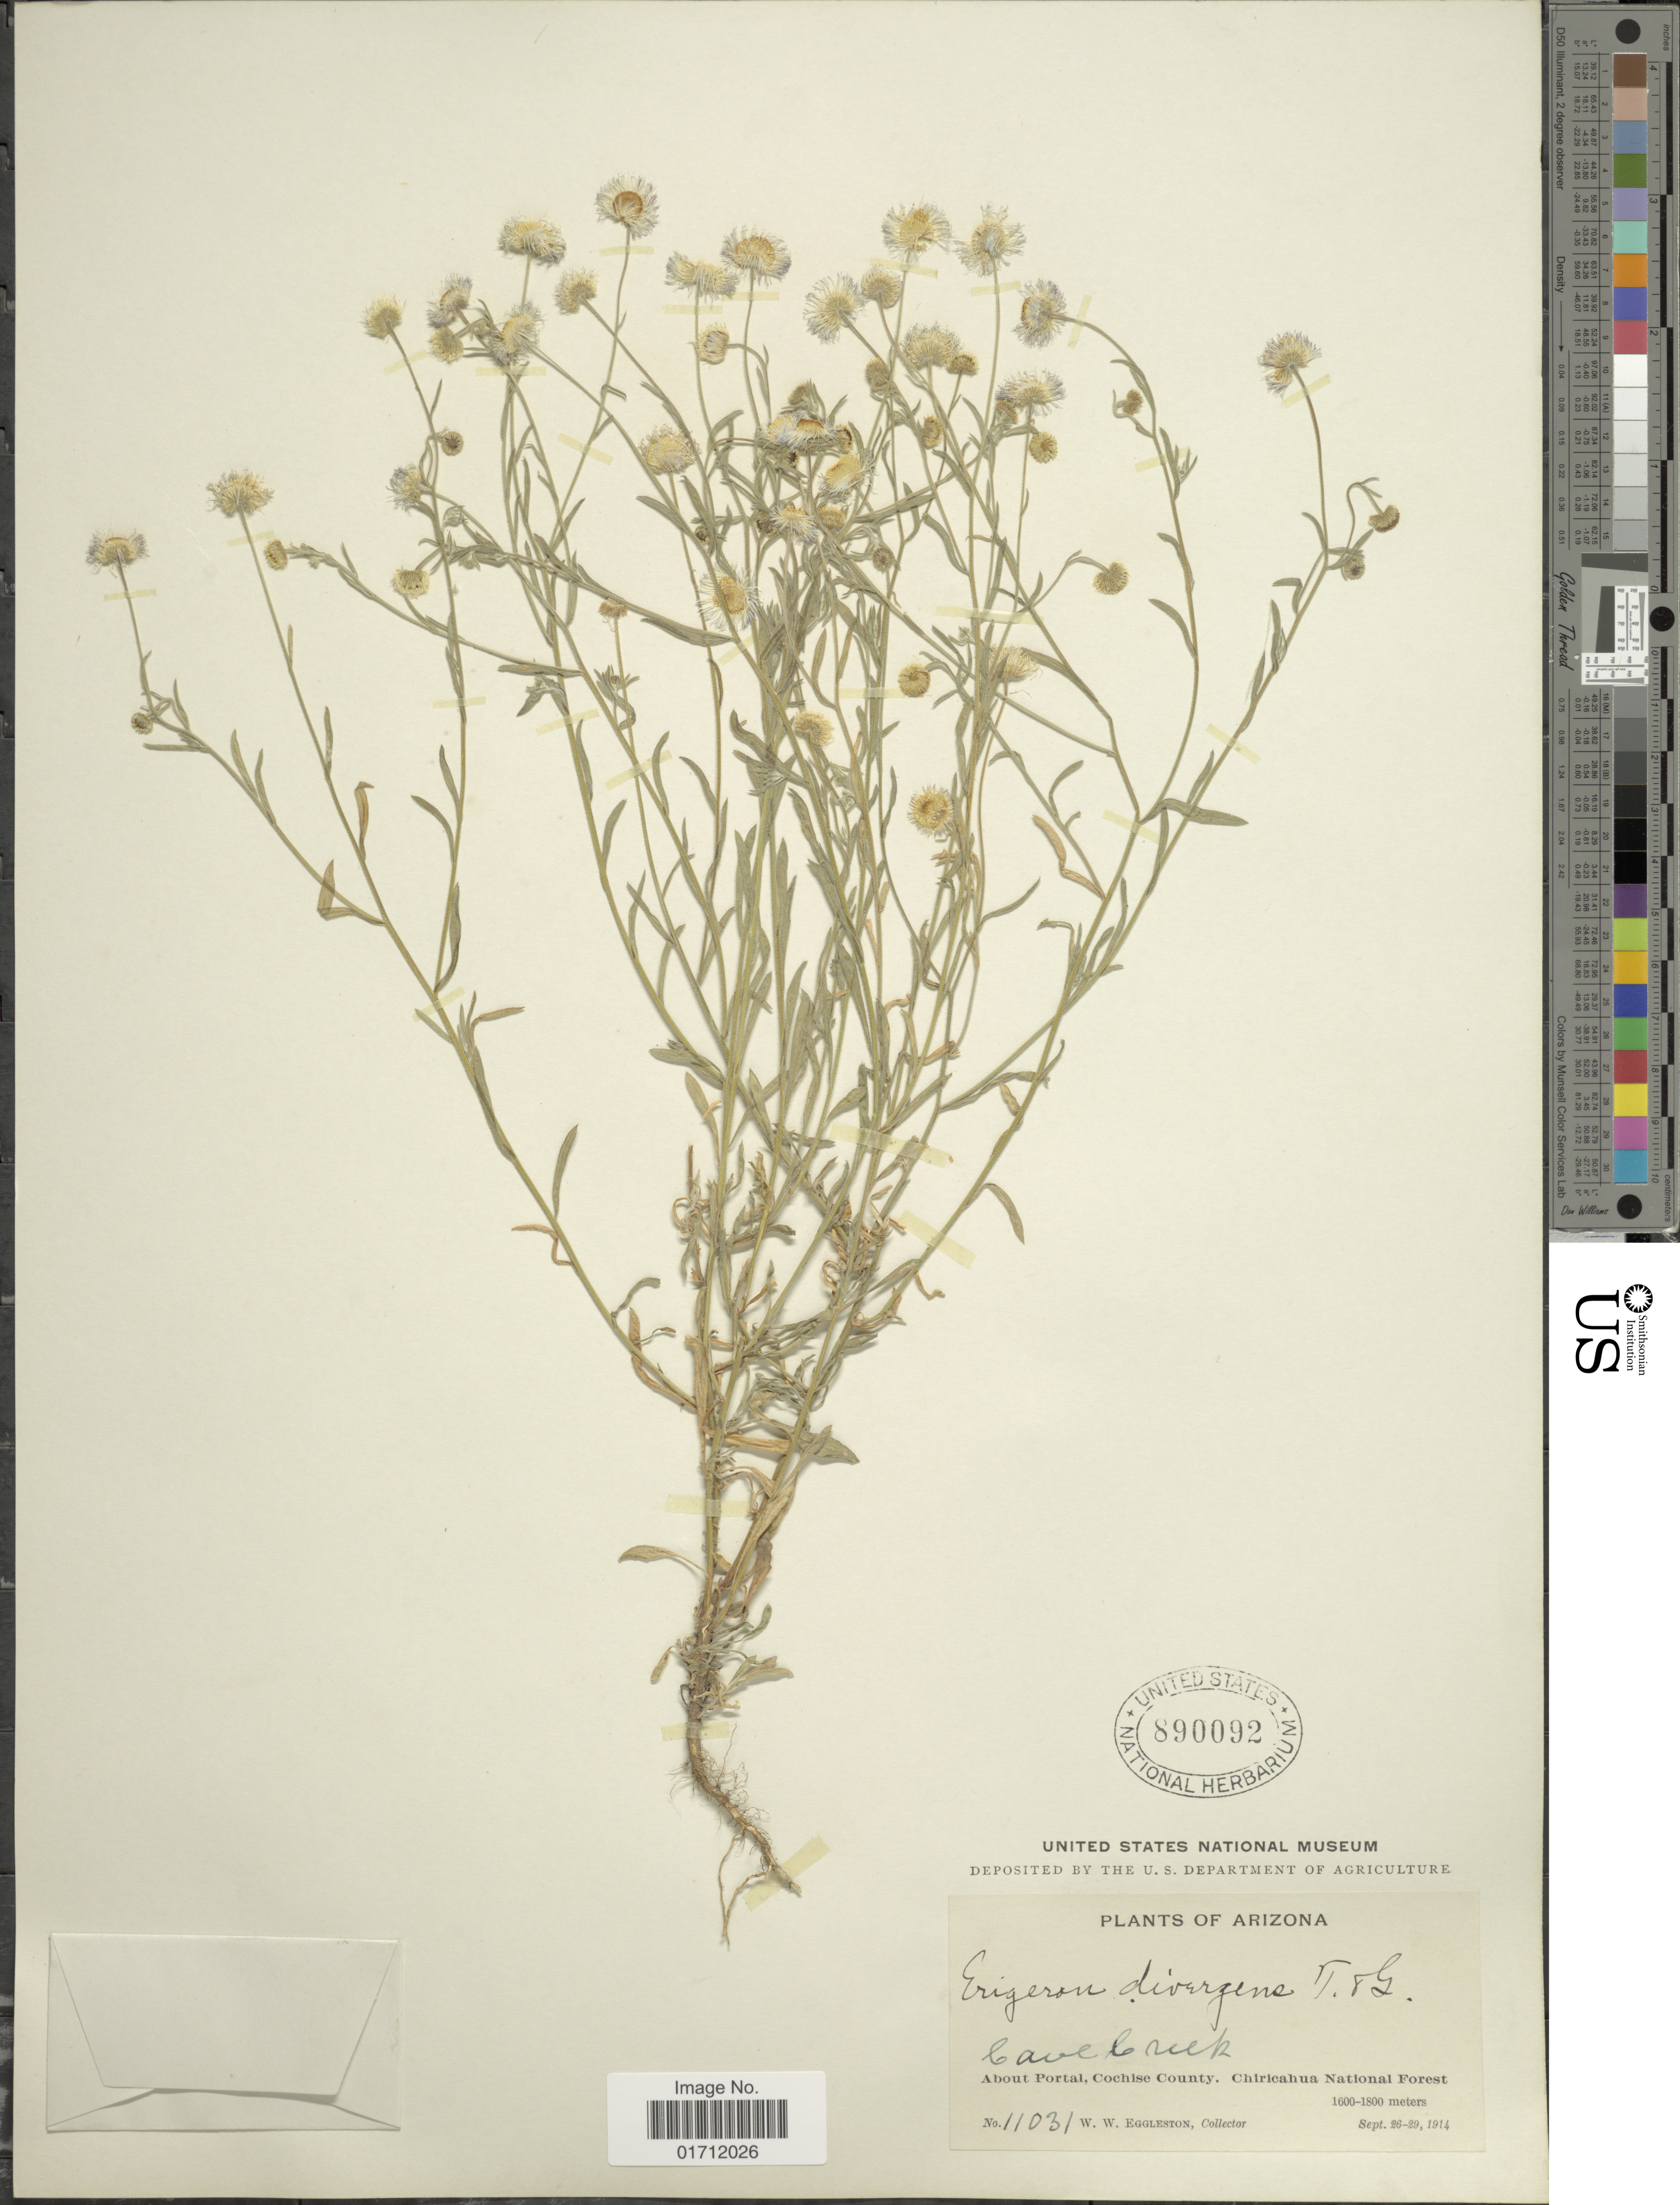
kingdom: Plantae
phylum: Tracheophyta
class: Magnoliopsida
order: Asterales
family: Asteraceae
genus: Erigeron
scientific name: Erigeron divergens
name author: Torr. & A. Gray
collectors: W. W. Eggleston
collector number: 11031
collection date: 1914-09-26/1914-09-29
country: United States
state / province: Arizona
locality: Cave Creek, about Portal, Cochise County, Chiricahua National Forest.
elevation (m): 1600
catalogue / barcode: US 890092